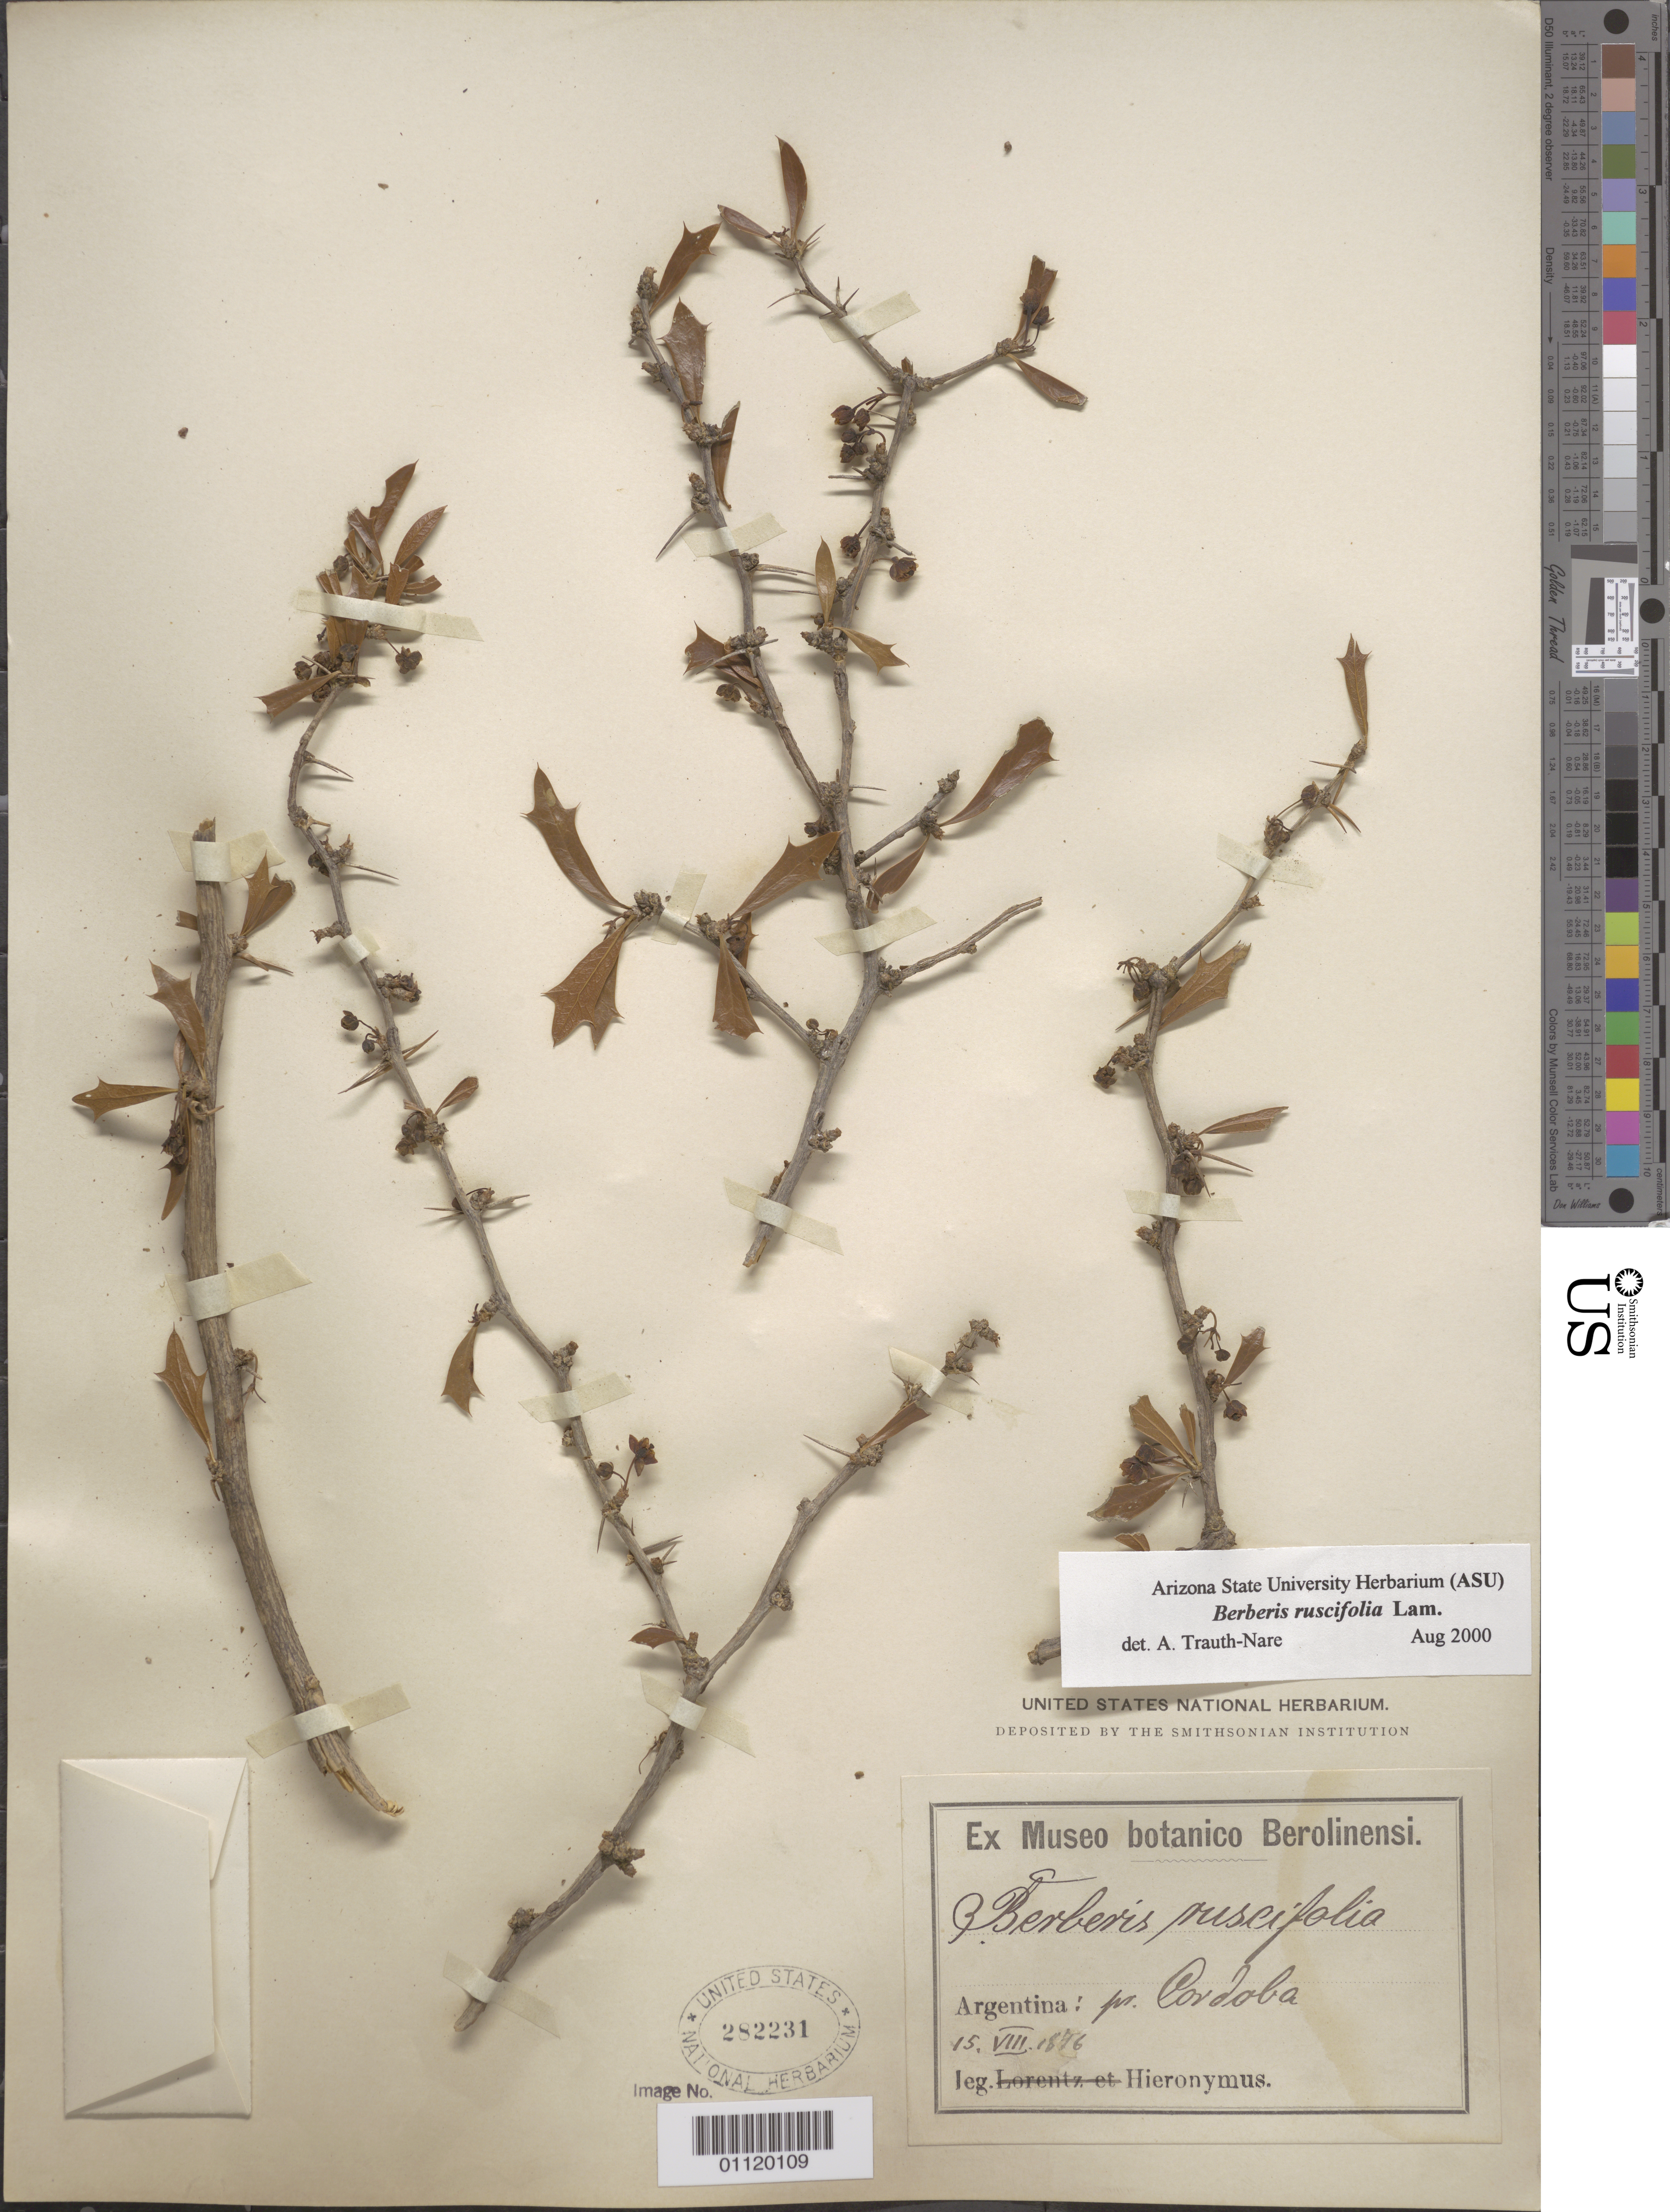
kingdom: Plantae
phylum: Tracheophyta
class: Magnoliopsida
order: Ranunculales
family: Berberidaceae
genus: Berberis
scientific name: Berberis ruscifolia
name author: Lam.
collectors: G. H. Hieronymus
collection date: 1876-08-15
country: Argentina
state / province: Córdoba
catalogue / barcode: US 282231